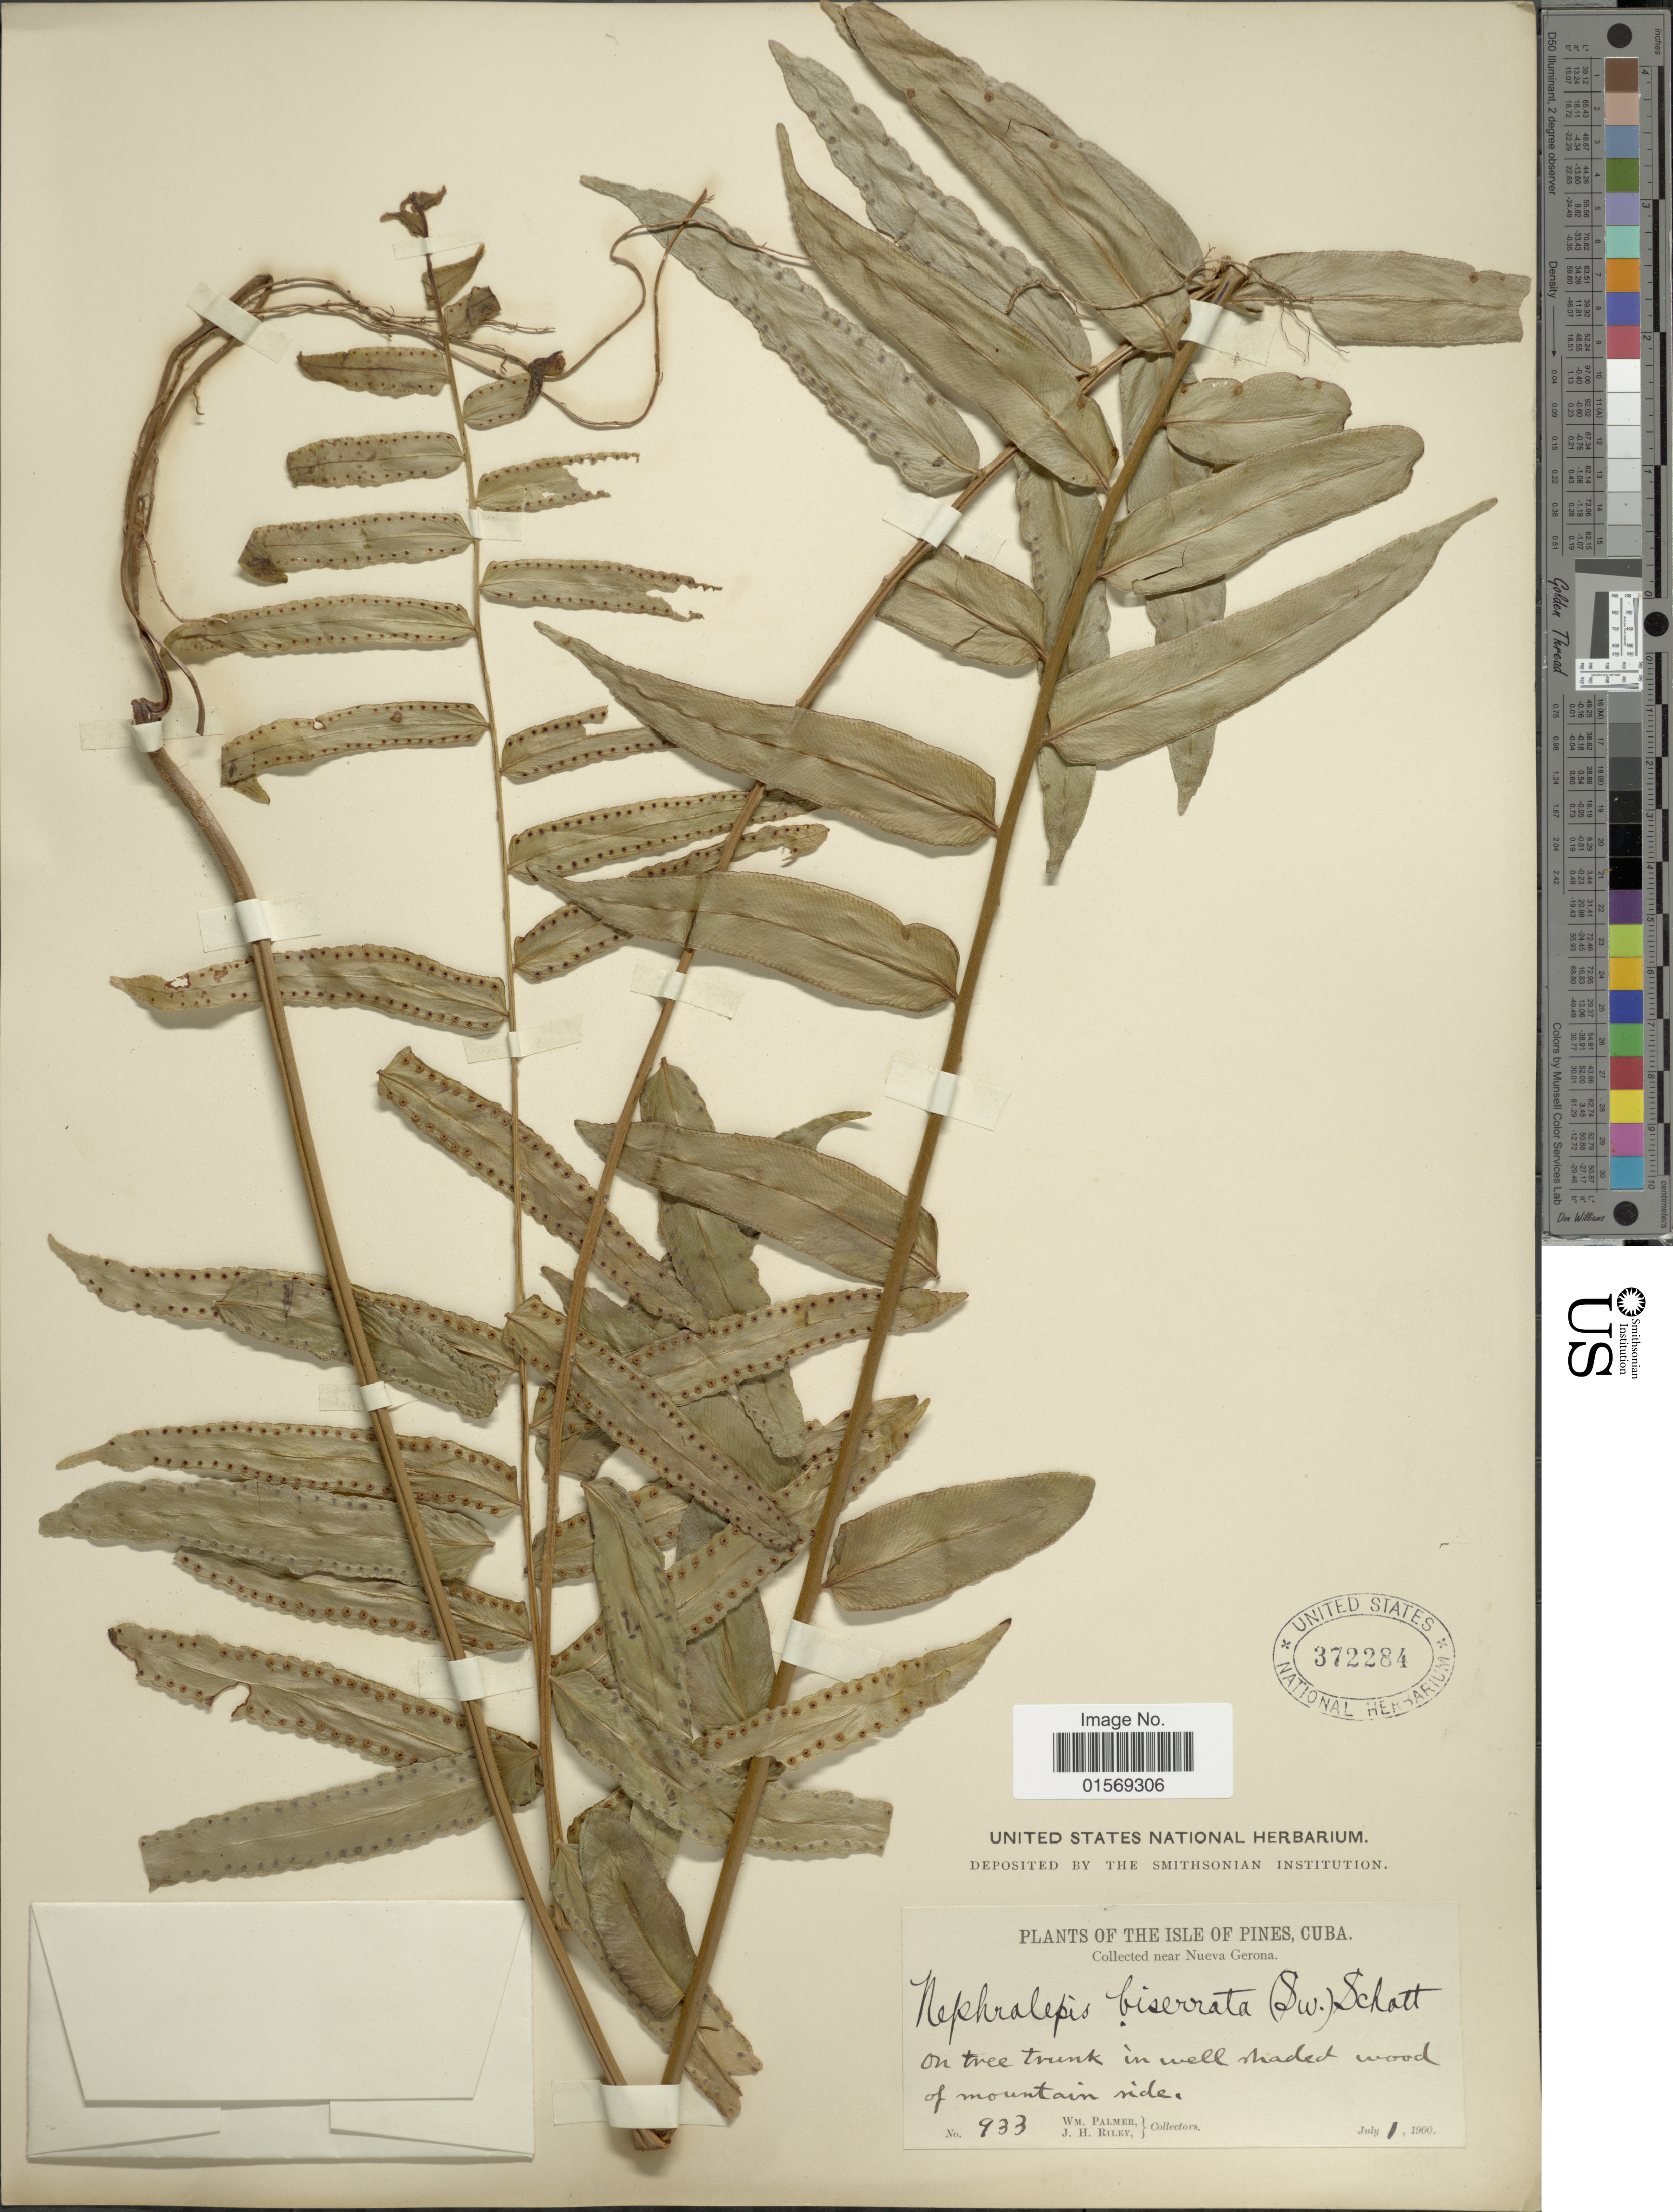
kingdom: Plantae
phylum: Tracheophyta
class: Polypodiopsida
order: Polypodiales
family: Nephrolepidaceae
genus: Nephrolepis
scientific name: Nephrolepis biserrata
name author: (Sw.) Schott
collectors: W. Palmer & J. H. Riley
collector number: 933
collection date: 1900-07-01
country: Cuba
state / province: Isla de la Juventud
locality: Isle of Pines, Cuba, Near Nueva Gerona.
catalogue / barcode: US 372284